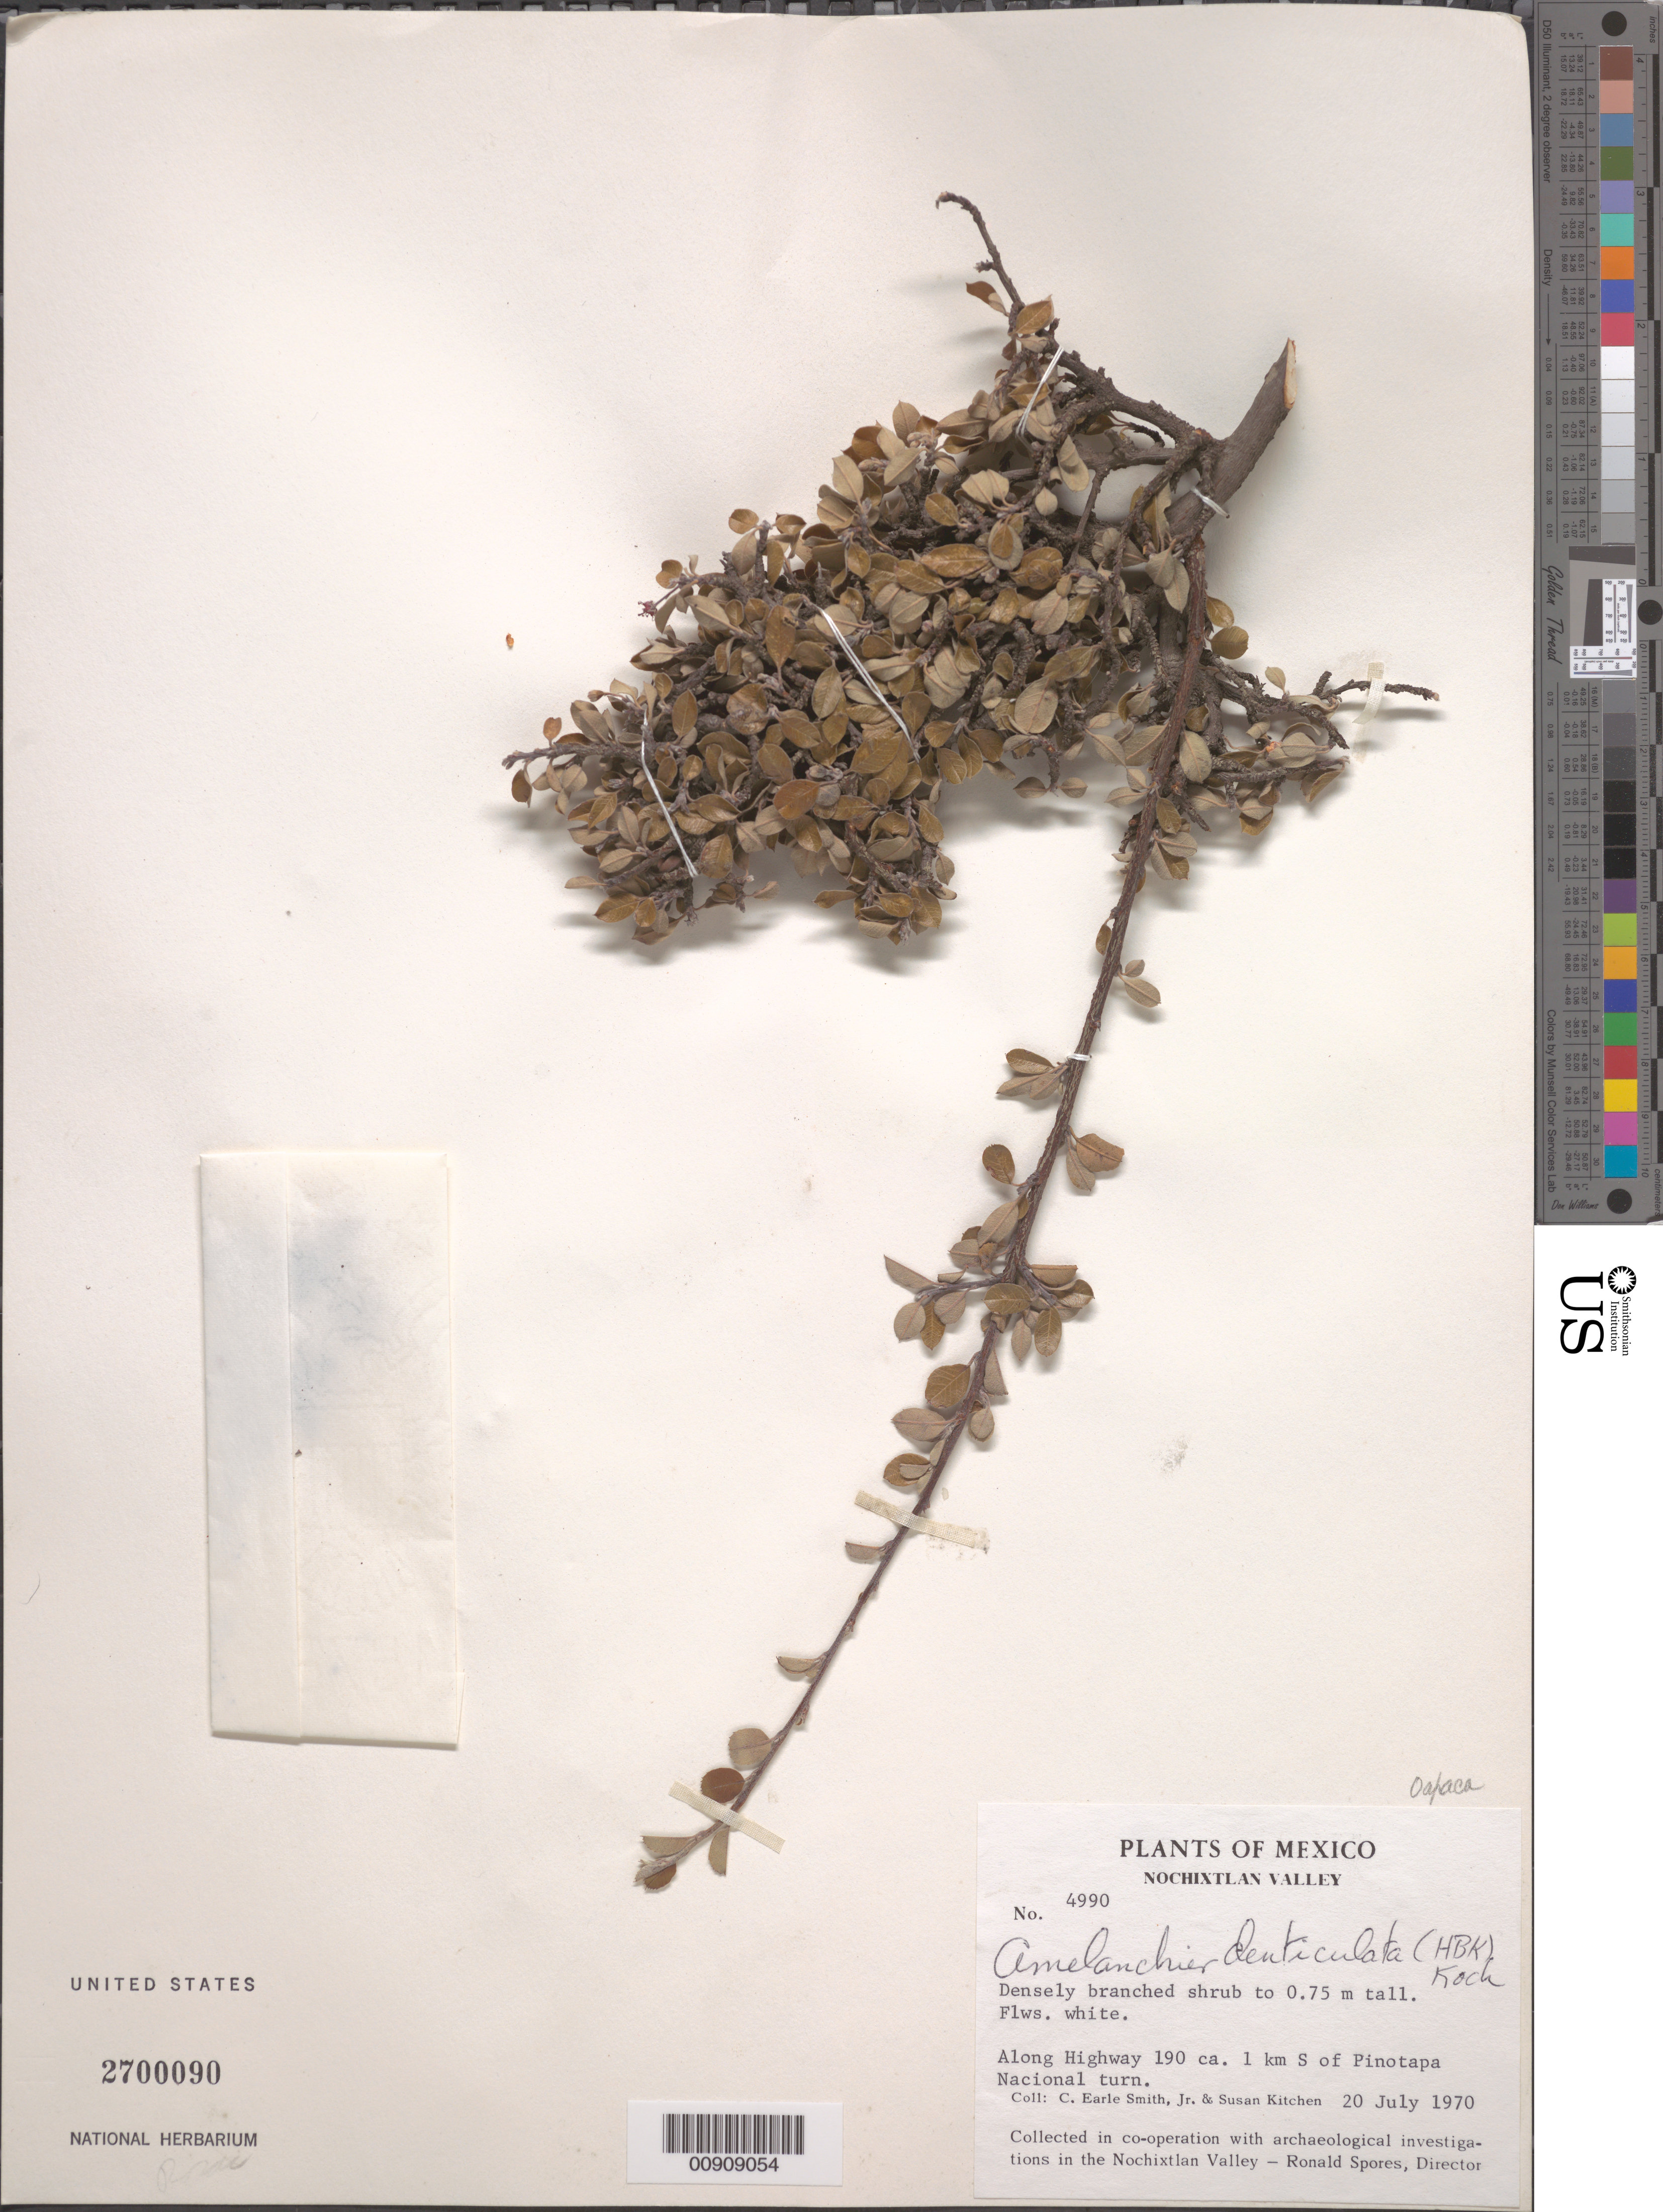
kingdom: Plantae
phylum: Tracheophyta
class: Magnoliopsida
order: Rosales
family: Rosaceae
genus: Malacomeles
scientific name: Malacomeles denticulata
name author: (Kunth) G.N. Jones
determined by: Strong, Mark T., (BOT), Smithsonian Institution - National Museum of Natural History (UNITED STATES)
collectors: C. E. Smith Jr. & S. Kitchen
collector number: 4990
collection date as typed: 20 Jul 1970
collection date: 1970-07-20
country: Mexico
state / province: Oaxaca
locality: Along Highway 190 ca. 1 km S of Pinotepa Nacional turn. Nochixtlan Valley.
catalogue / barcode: US 2700090